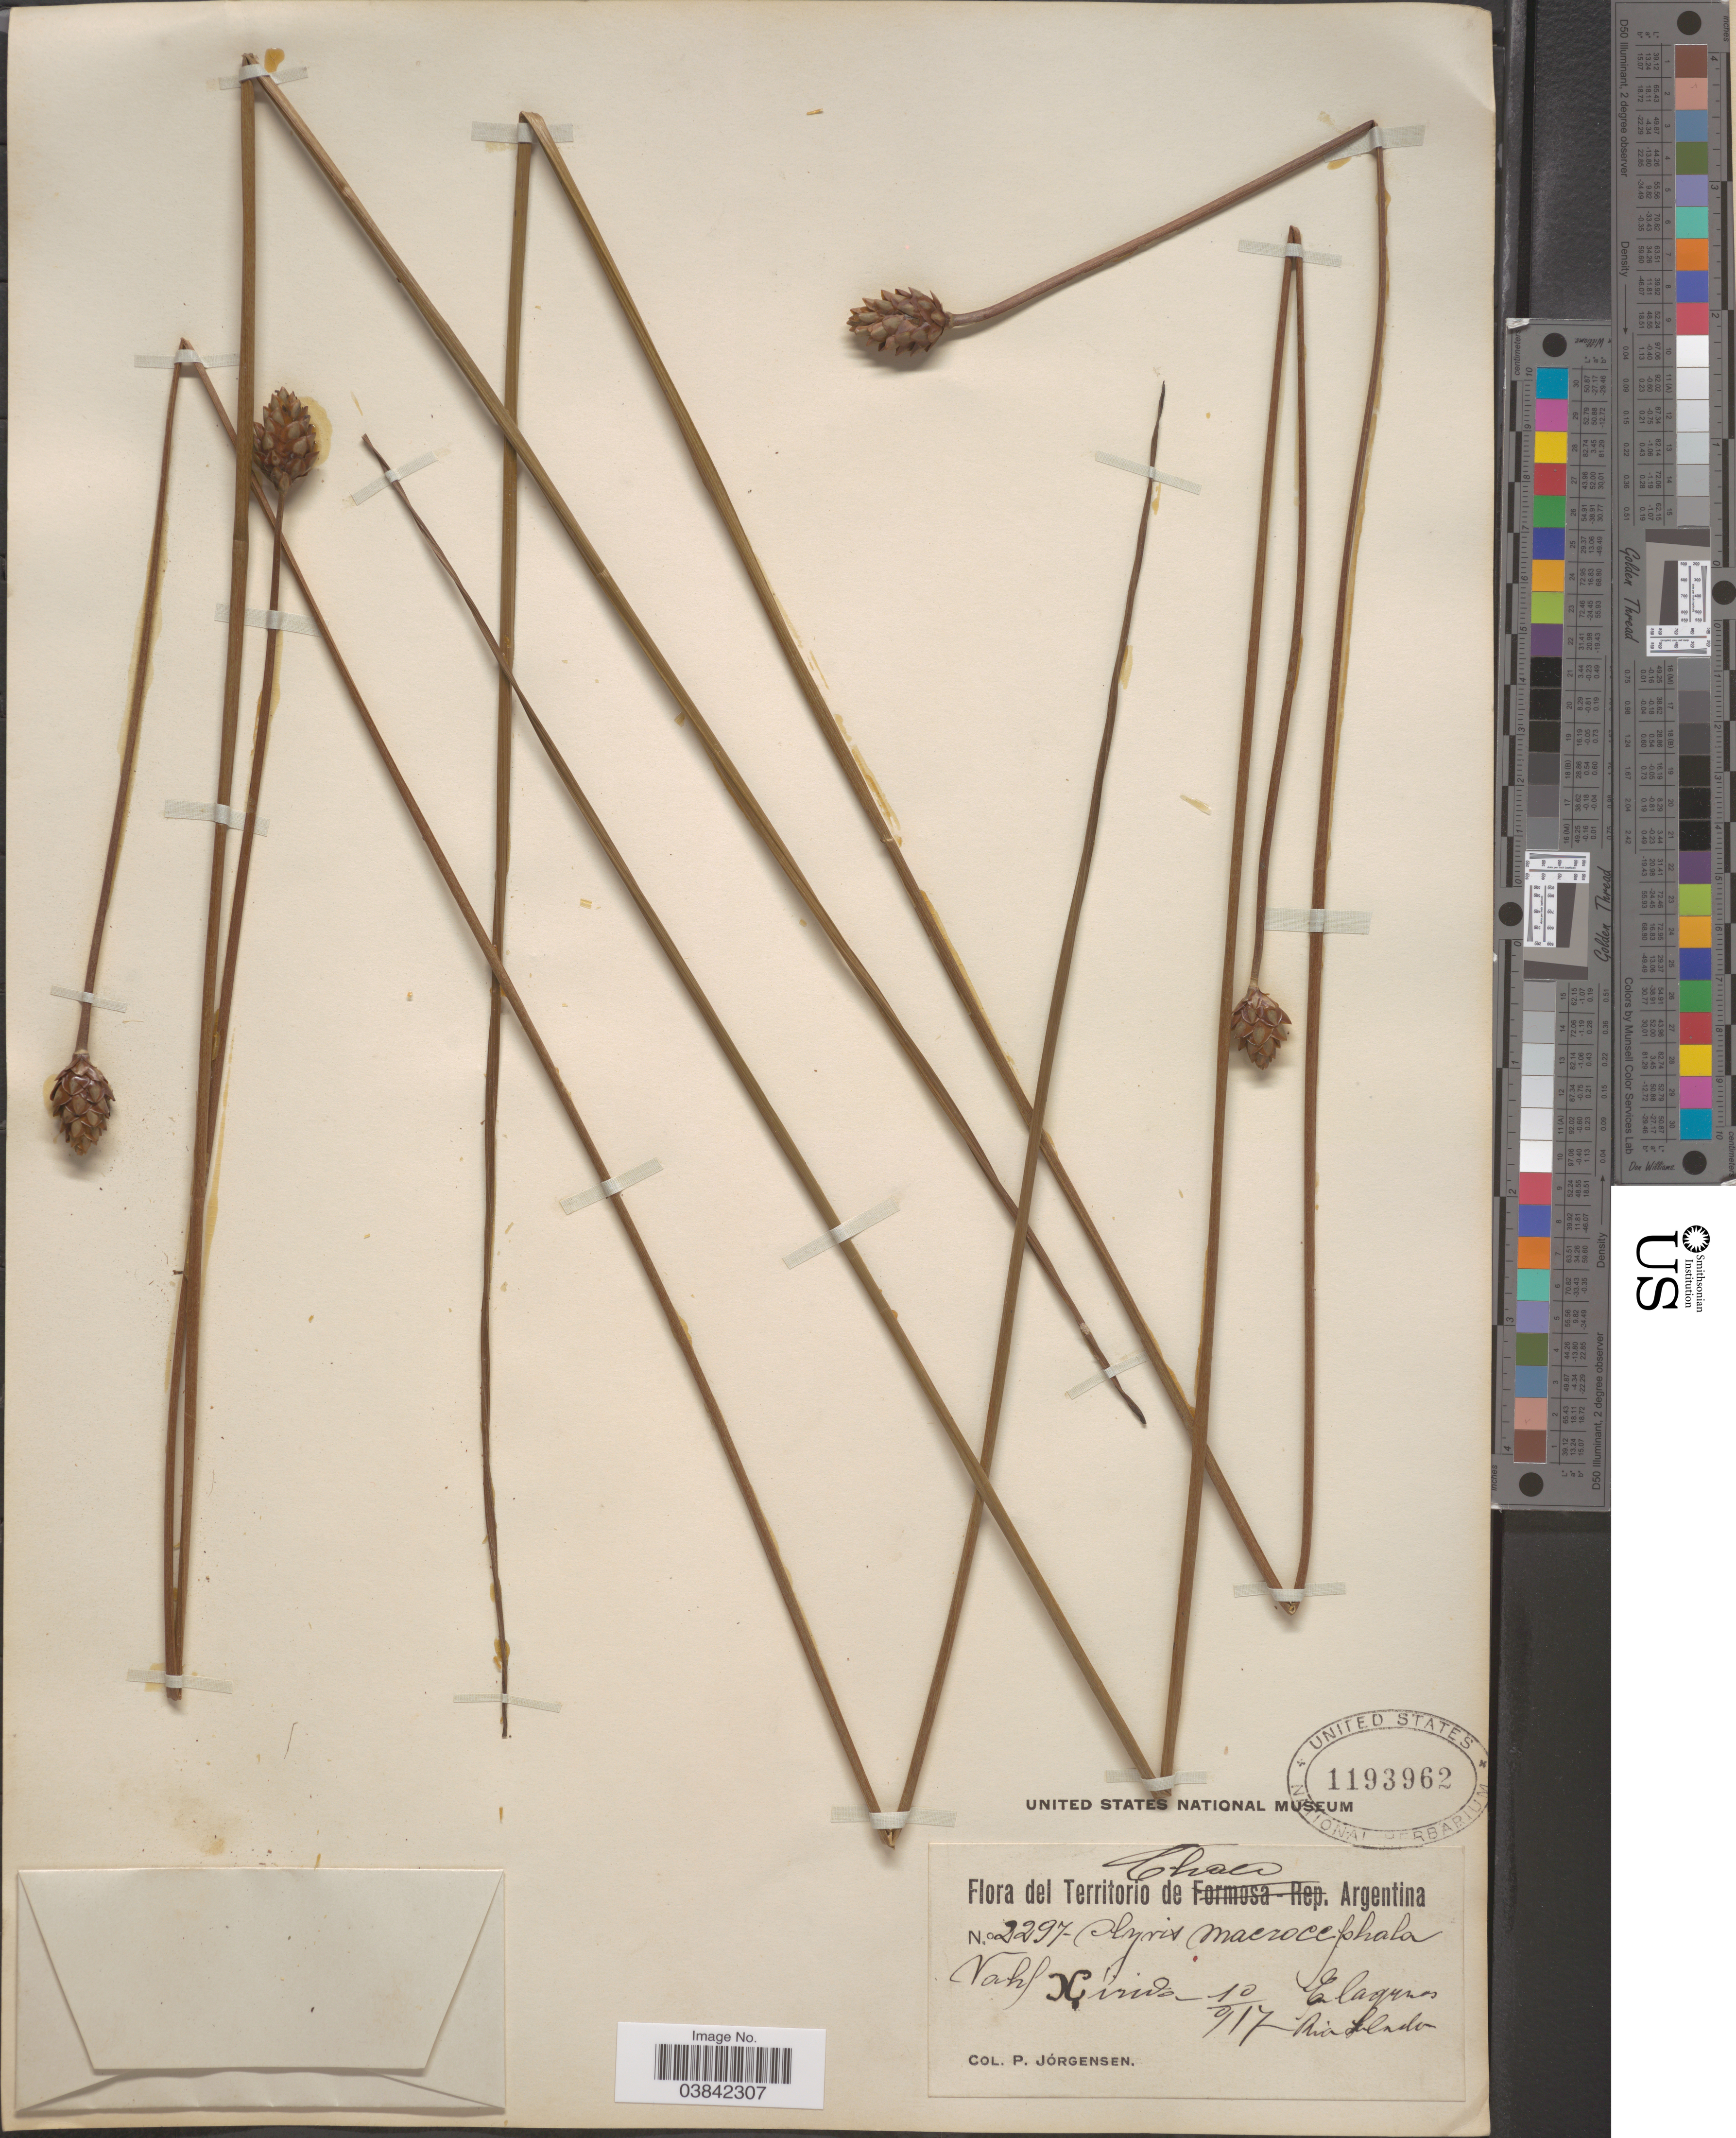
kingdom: Plantae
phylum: Tracheophyta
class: Liliopsida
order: Poales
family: Xyridaceae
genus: Xyris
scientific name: Xyris laxifolia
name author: Mart.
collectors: P. Jörgensen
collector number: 2297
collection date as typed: Transcribed d/m/y: 10/9/17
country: Colombia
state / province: Chocó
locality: E. lagunas Rio Salado.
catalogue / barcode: US 1193962